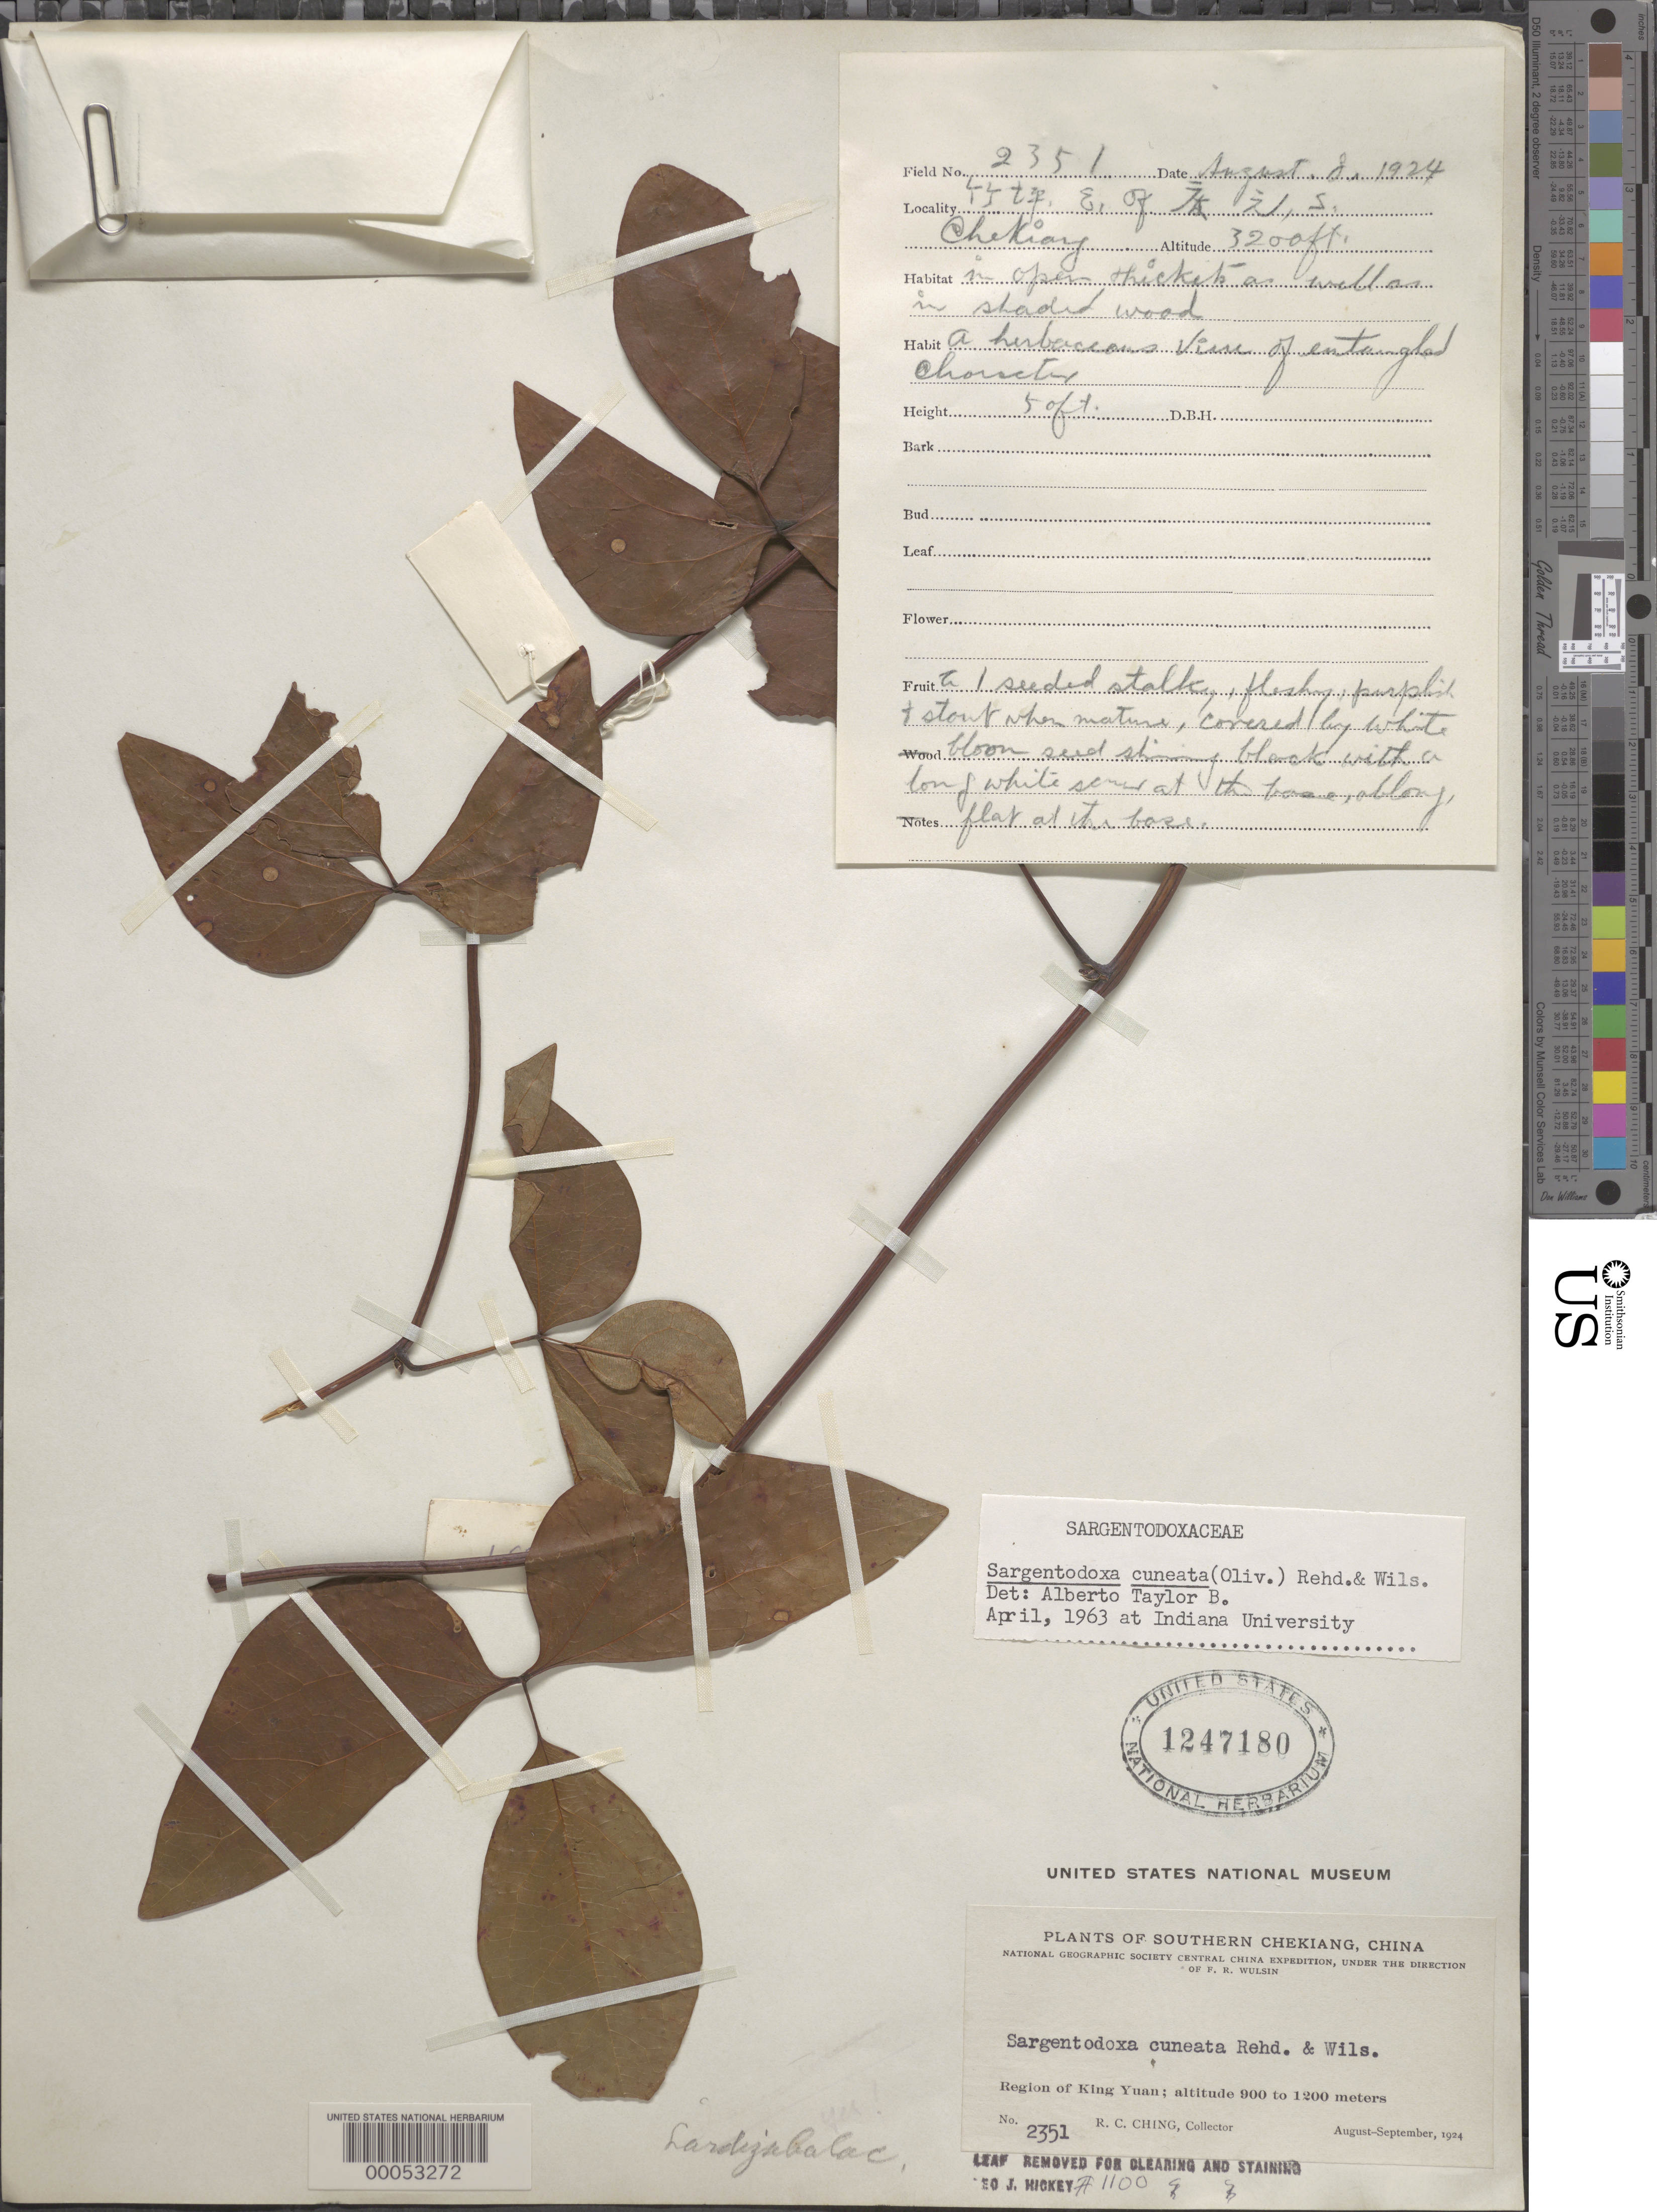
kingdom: Plantae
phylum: Tracheophyta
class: Magnoliopsida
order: Ranunculales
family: Lardizabalaceae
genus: Sargentodoxa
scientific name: Sargentodoxa cuneata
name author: (Oliv.) Rehder & E.H. Wilson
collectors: R. C. Ching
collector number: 2351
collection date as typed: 08 Aug 1924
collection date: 1924-08-08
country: China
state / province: Zhejiang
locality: Region of king yuan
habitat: In open thicket as well as shaded wood.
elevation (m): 975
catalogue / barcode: US 1247180